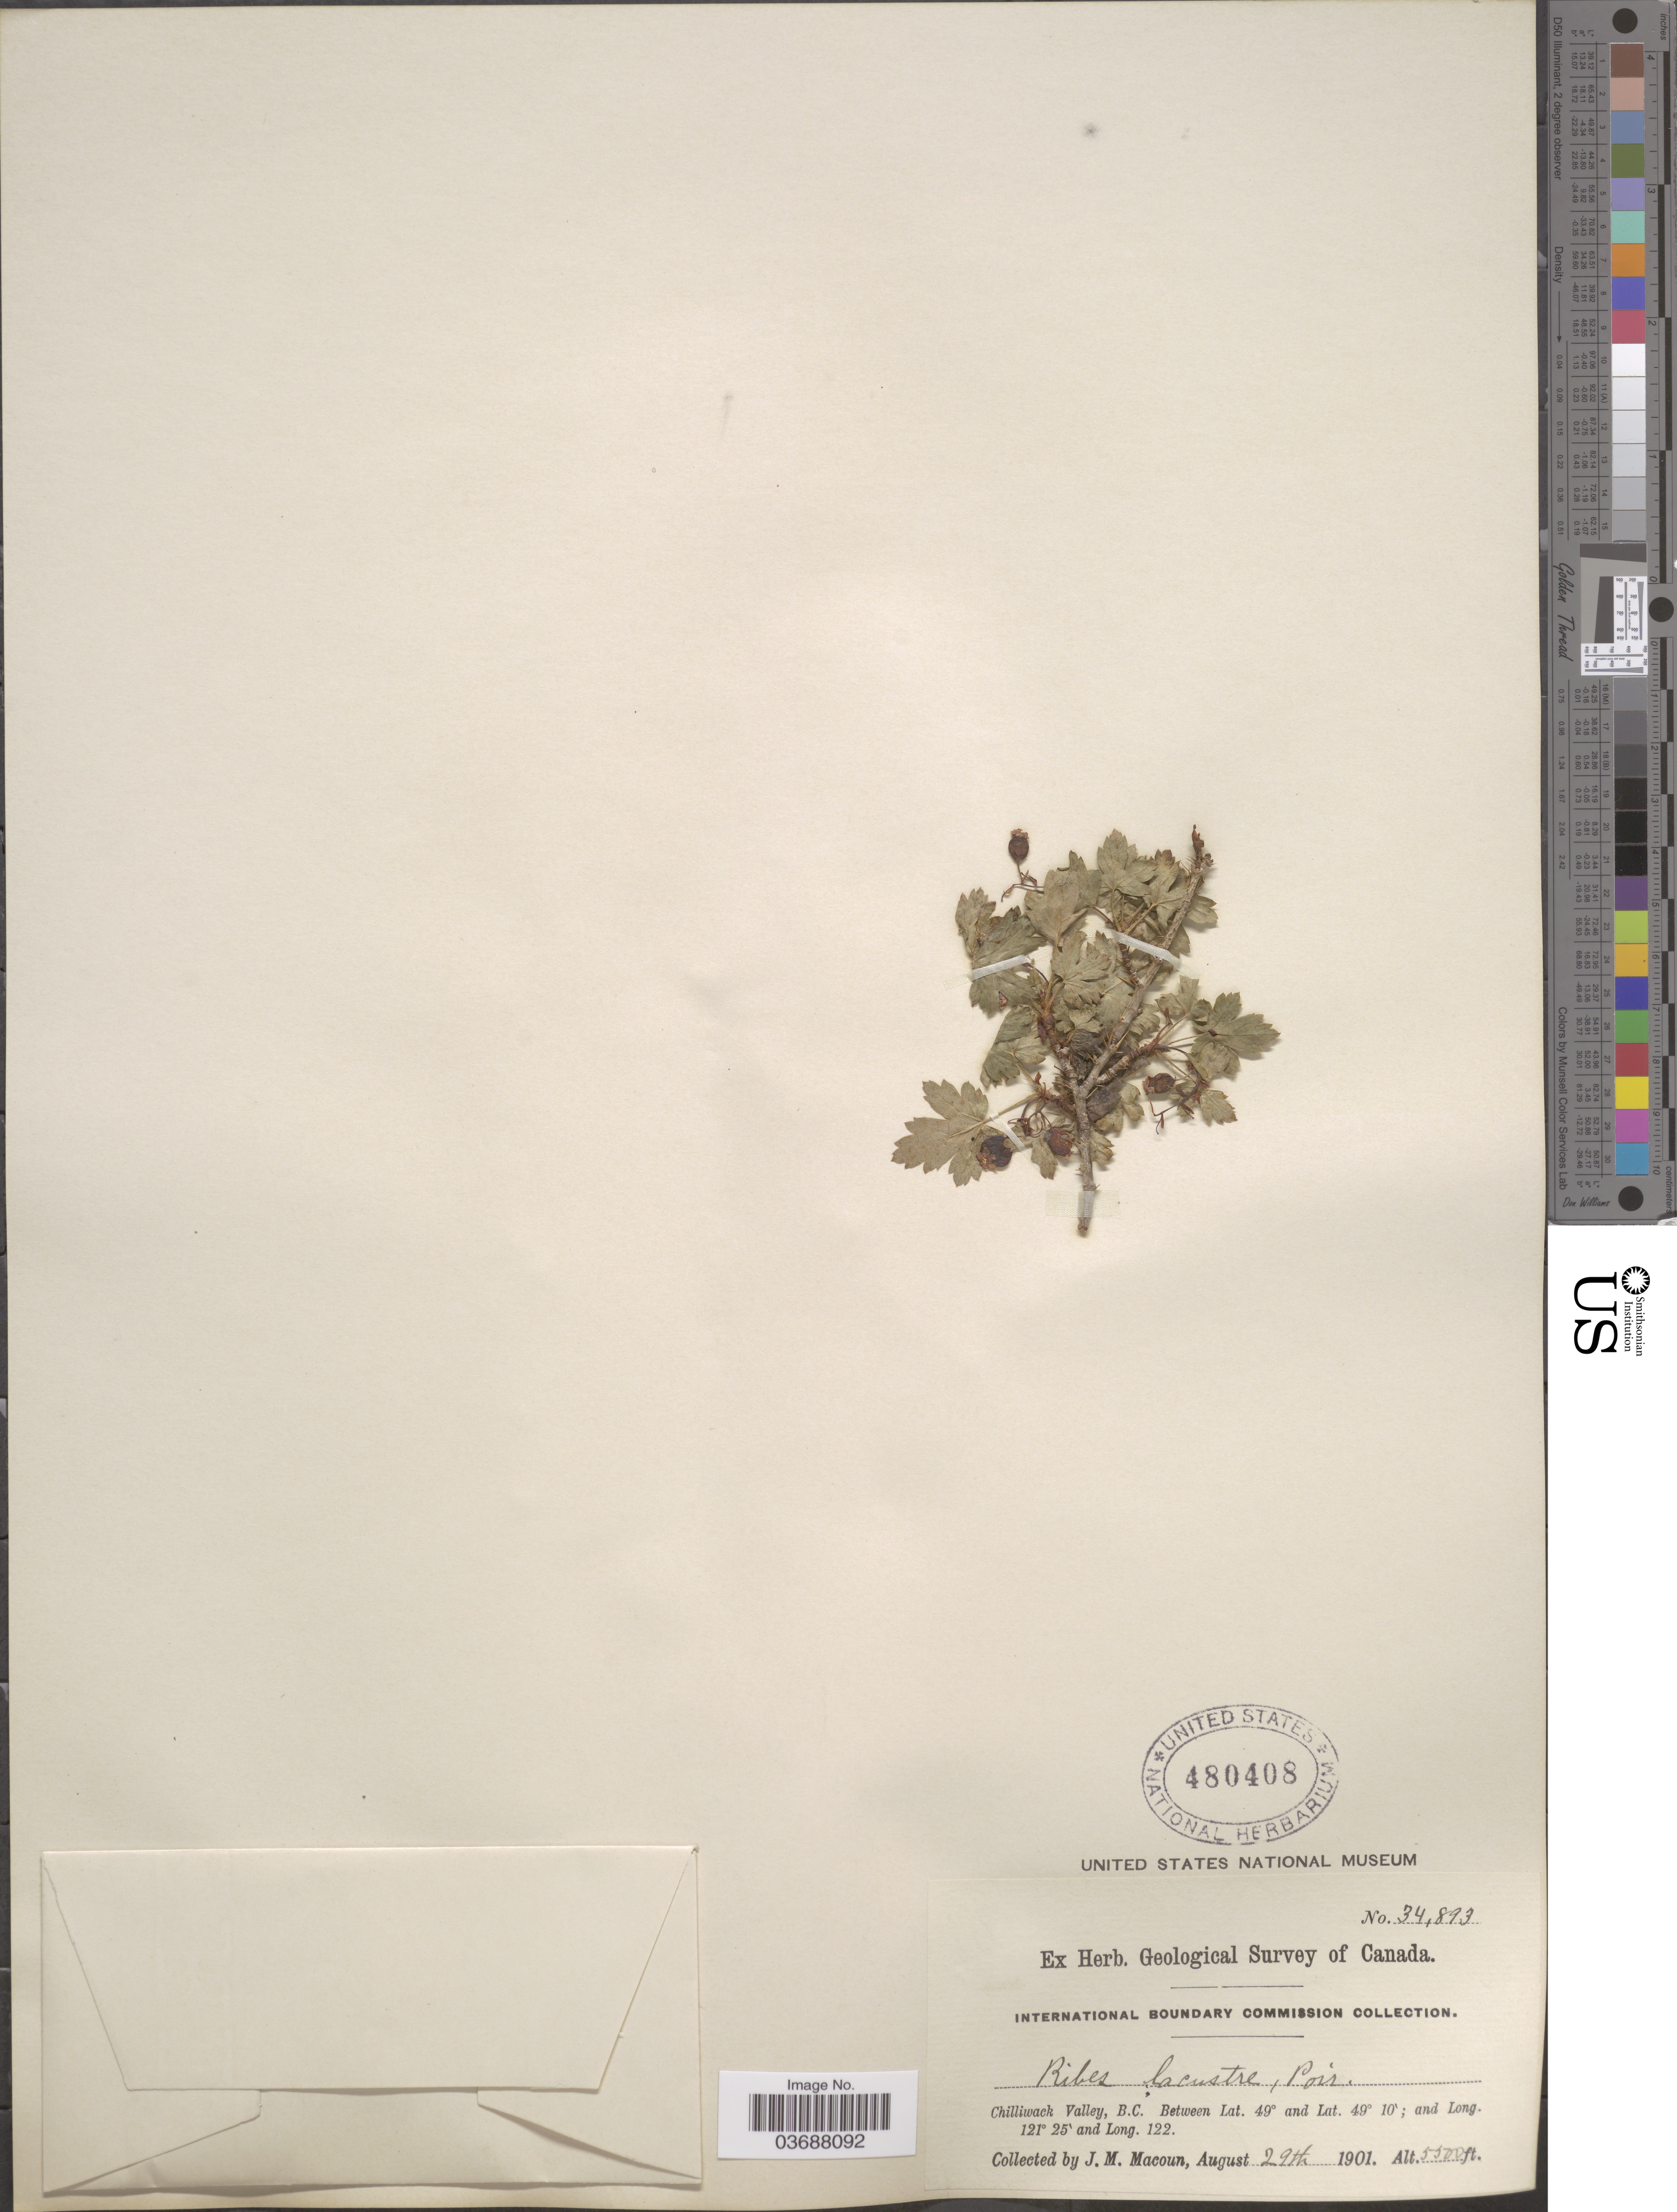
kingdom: Plantae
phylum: Tracheophyta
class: Magnoliopsida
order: Saxifragales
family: Grossulariaceae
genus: Ribes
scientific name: Ribes lacustre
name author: (Pers.) Poir.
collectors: J. M. Macoun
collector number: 34893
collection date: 1901-08-29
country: Canada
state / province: British Columbia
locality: Chilliwack Valley.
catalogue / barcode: US 480408